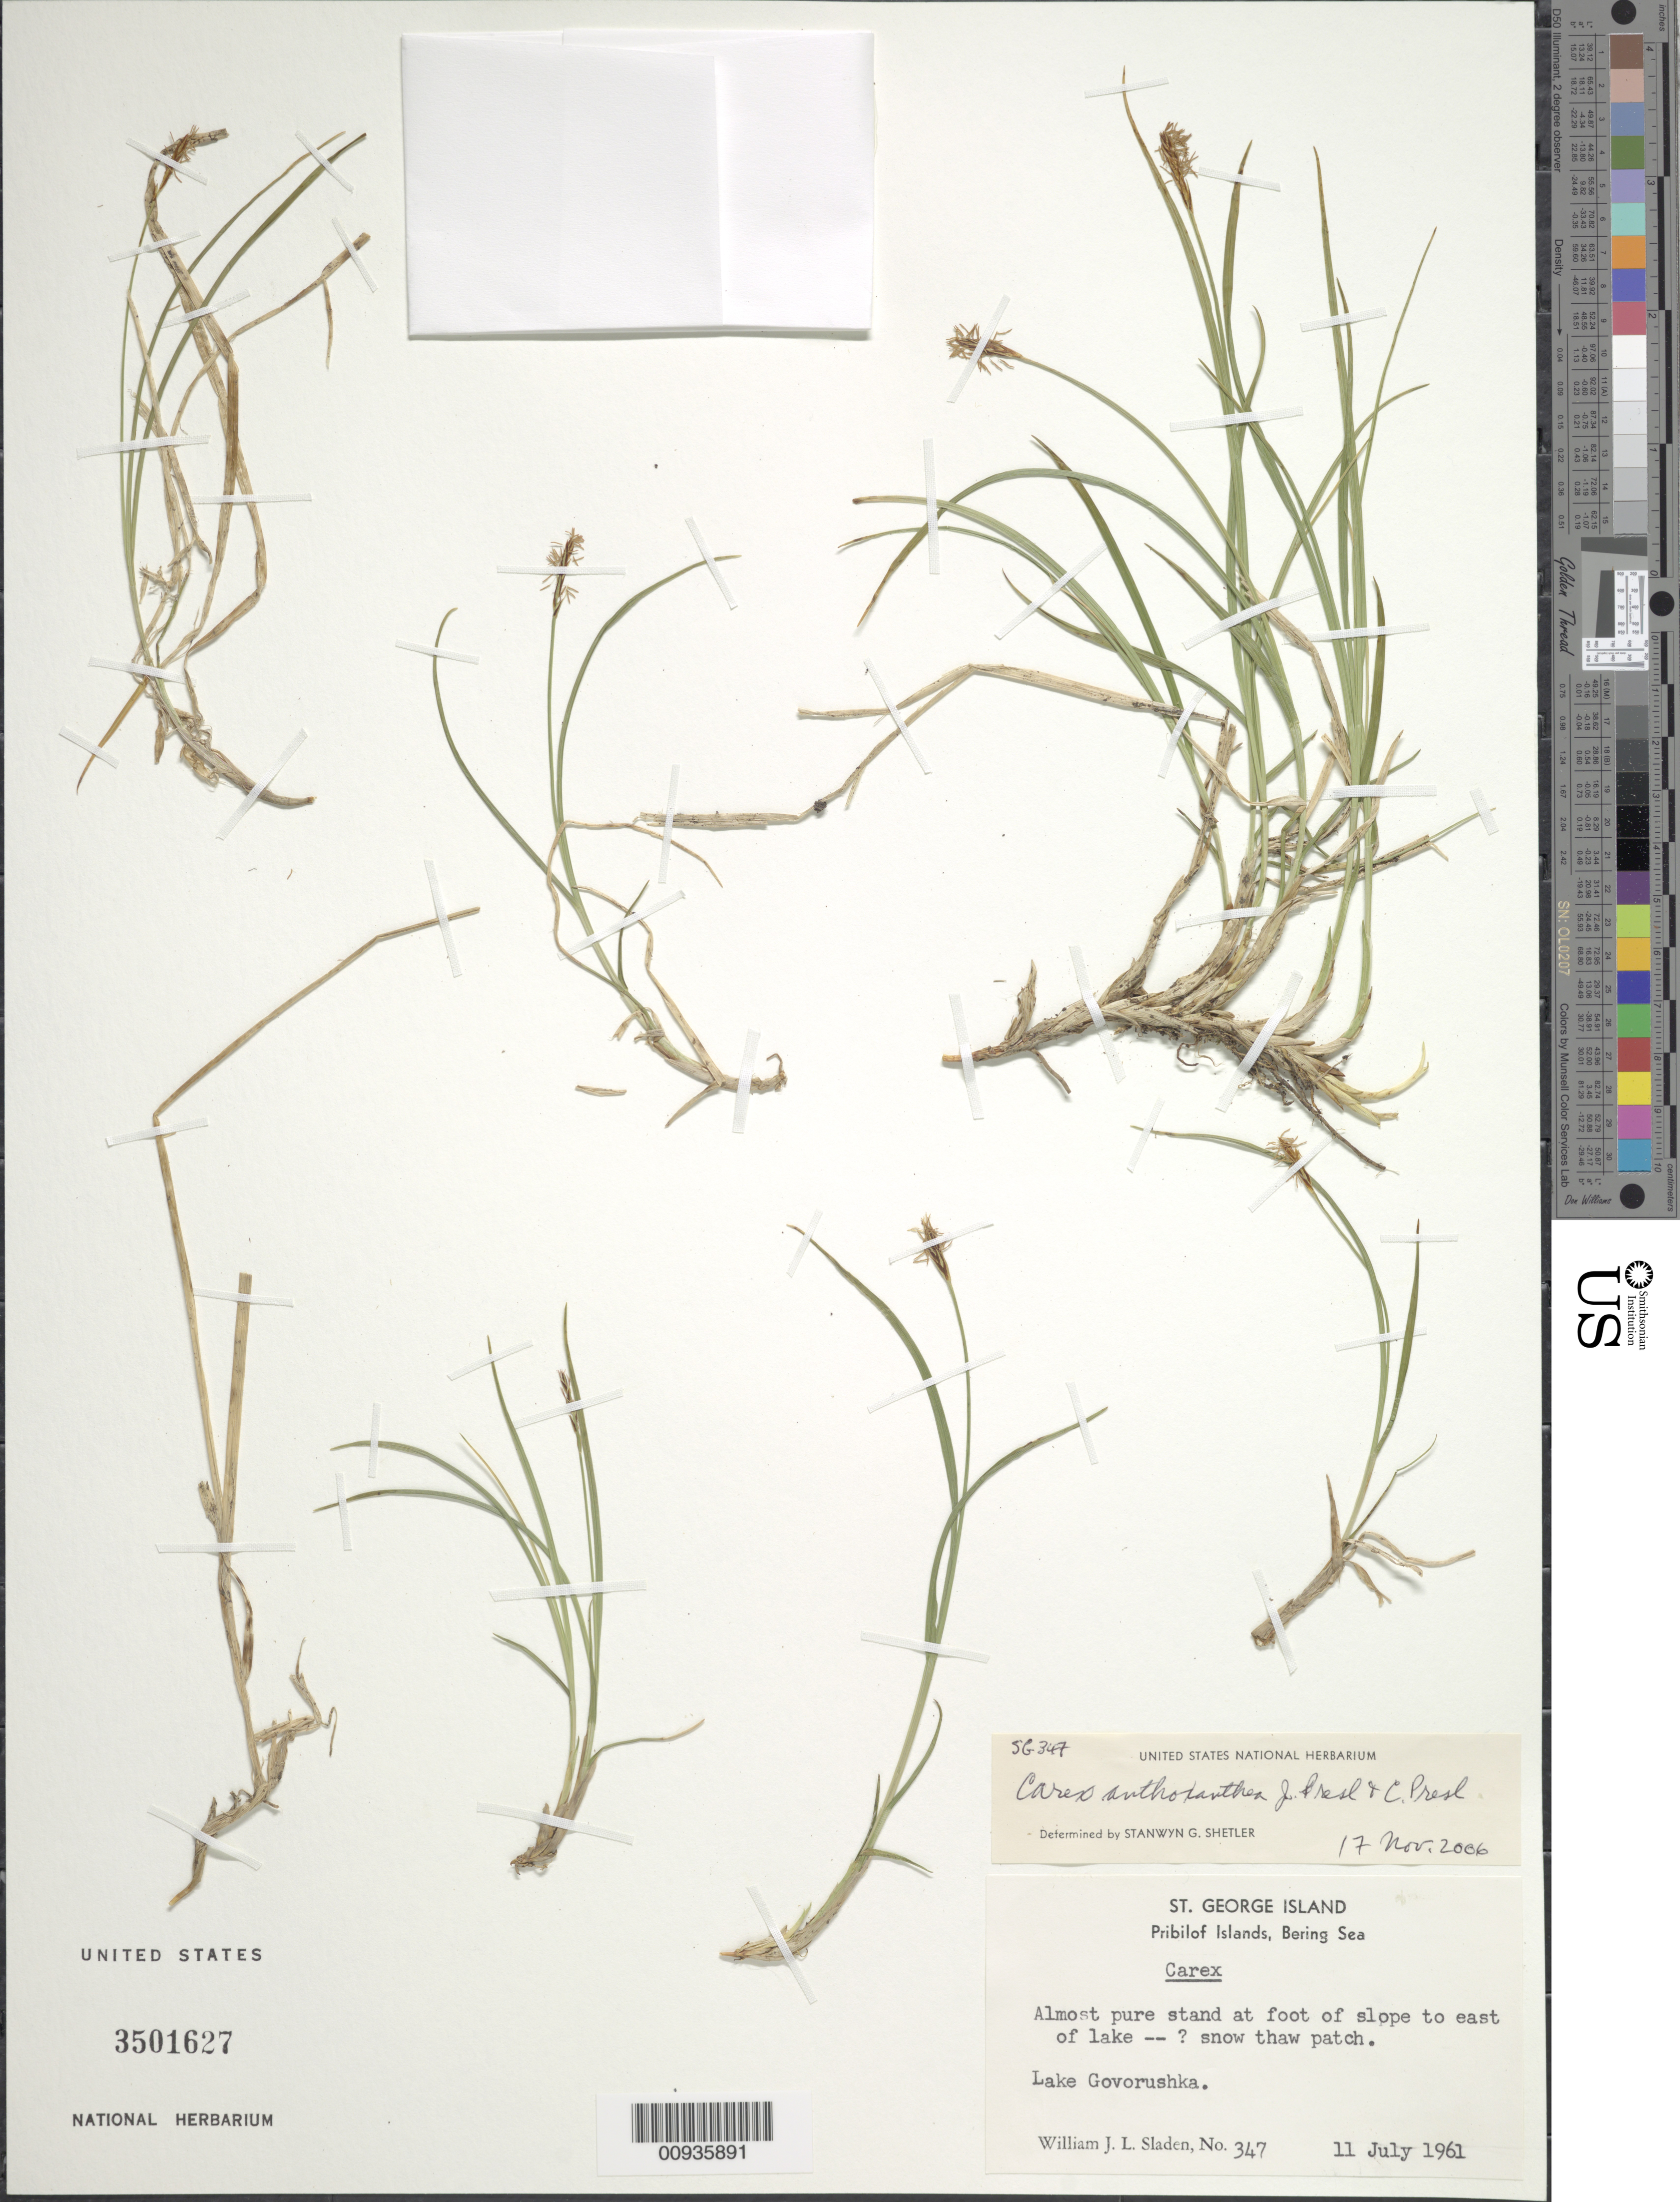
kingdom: Plantae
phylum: Tracheophyta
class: Liliopsida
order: Poales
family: Cyperaceae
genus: Carex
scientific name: Carex anthoxanthea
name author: J. Presl & C. Presl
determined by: Shetler, Stanwyn G., (US), NMNH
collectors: W. Sladen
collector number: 347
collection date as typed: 11 Jul 1961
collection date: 1961-07-11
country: United States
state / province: Alaska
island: St. George Island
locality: St. George Island. Lake Govorushka., Bering Sea, Pribilof Islands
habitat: Almost pure stand at foot of slope to east of lake __ ? Snow thaw patch.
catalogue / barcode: US 3501627